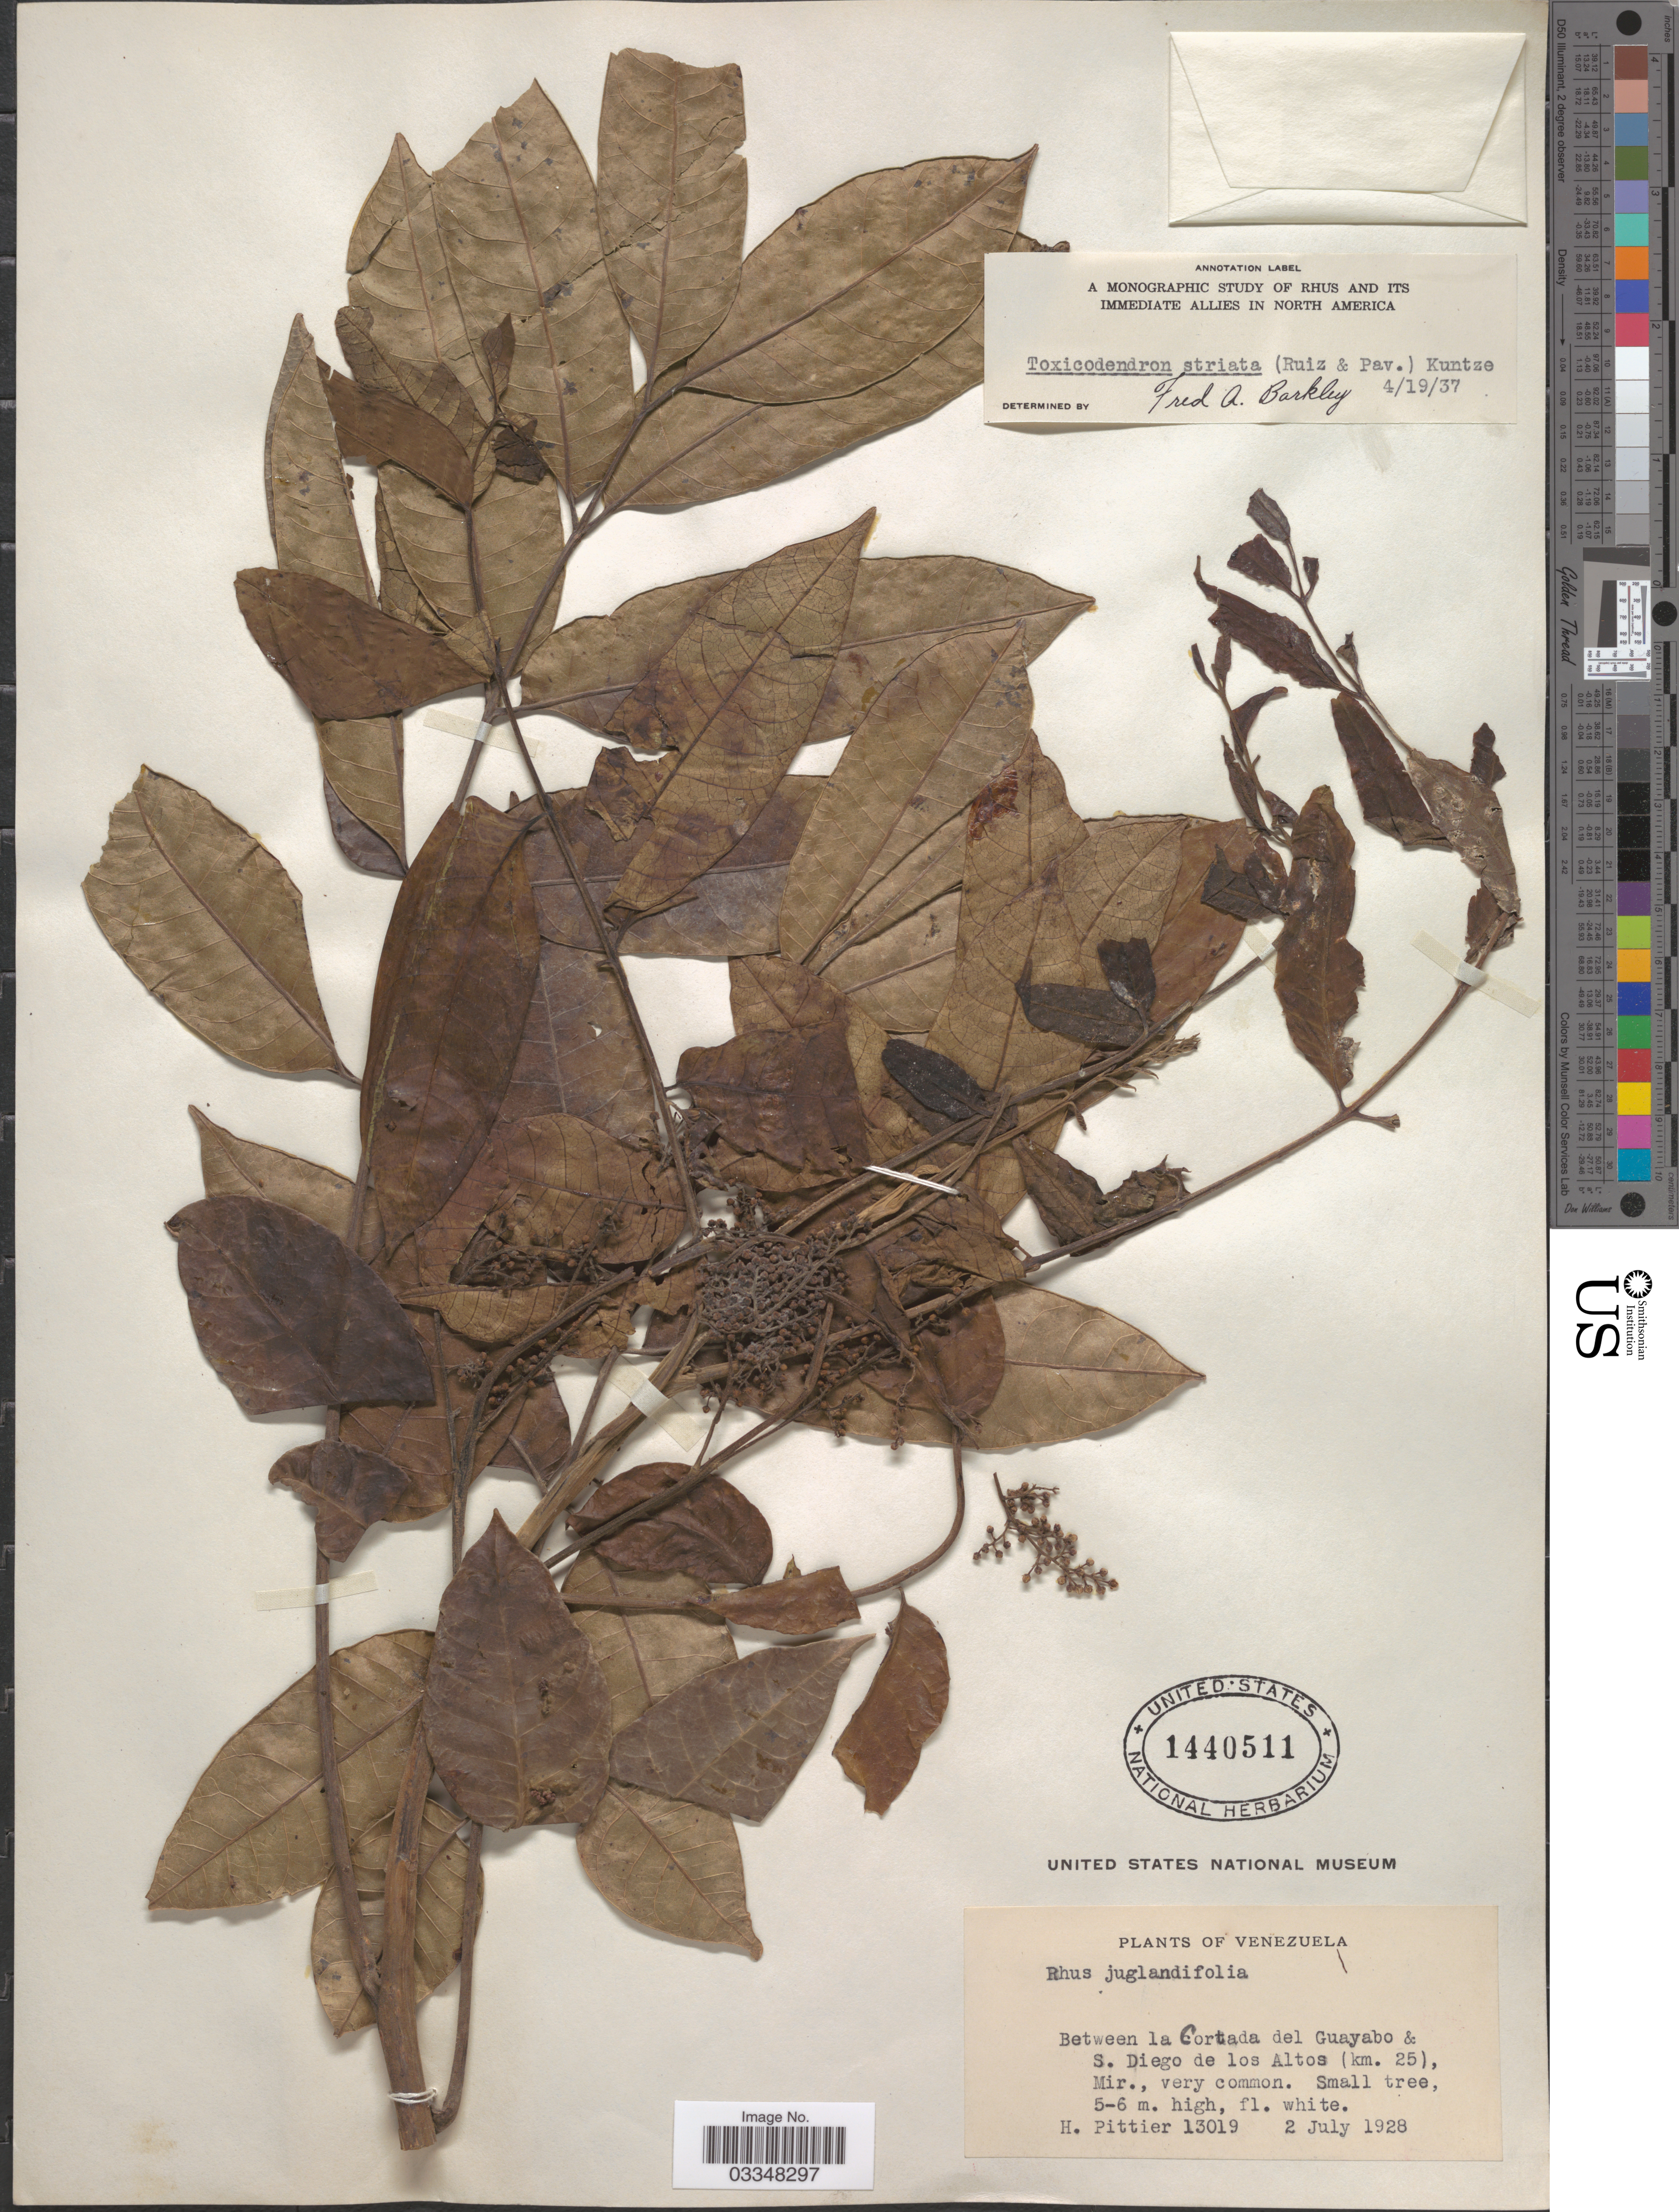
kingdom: Plantae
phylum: Tracheophyta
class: Magnoliopsida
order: Sapindales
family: Anacardiaceae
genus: Toxicodendron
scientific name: Toxicodendron striatum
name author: (Ruiz & Pav.) Kuntze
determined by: Mitchell, John D.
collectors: H. F. Pittier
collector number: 13019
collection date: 1928-07-02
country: Venezuela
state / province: Miranda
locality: Between la Cortada del Guayabo & S. Diego de los Altos (km. 25).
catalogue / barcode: US 1440511